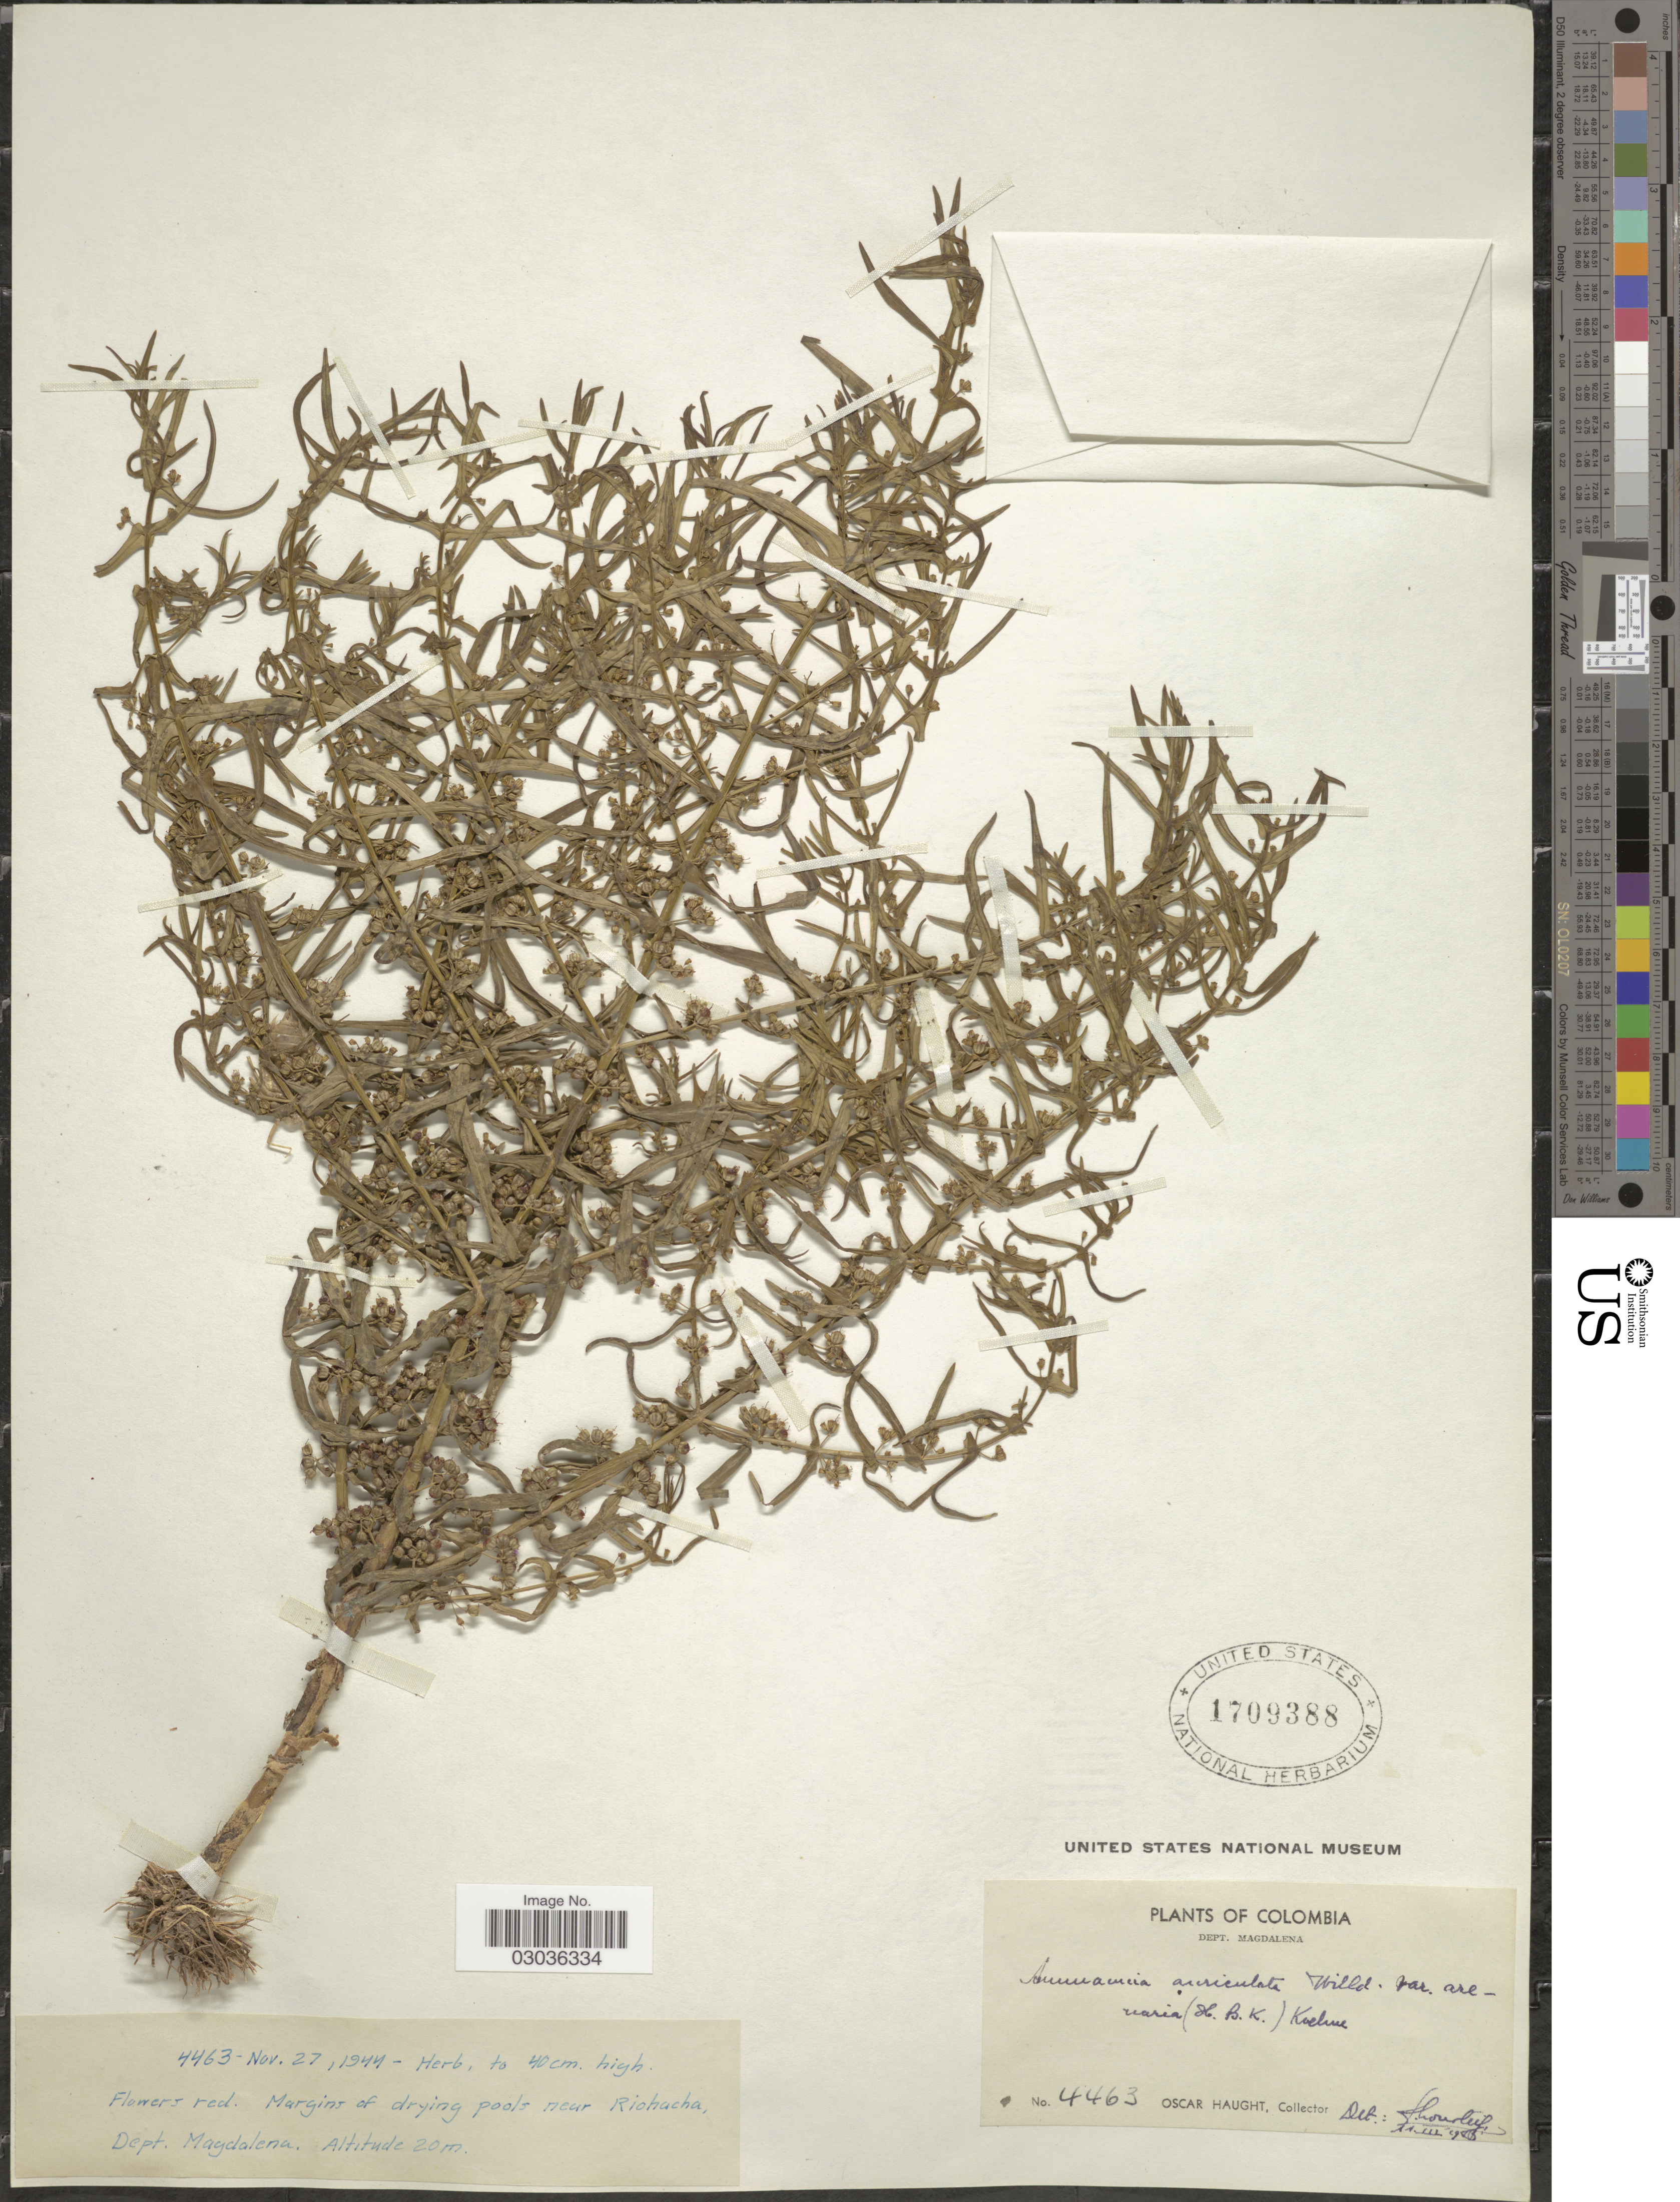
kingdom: Plantae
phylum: Tracheophyta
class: Magnoliopsida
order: Myrtales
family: Lythraceae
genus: Ammannia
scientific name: Ammannia auriculata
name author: Willd.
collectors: O. L. Haught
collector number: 4463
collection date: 1944-11-27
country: Colombia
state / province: Magdalena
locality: Margins of drying pools near Riohacha, Dept. Magdalena.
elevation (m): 20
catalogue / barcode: US 1709388